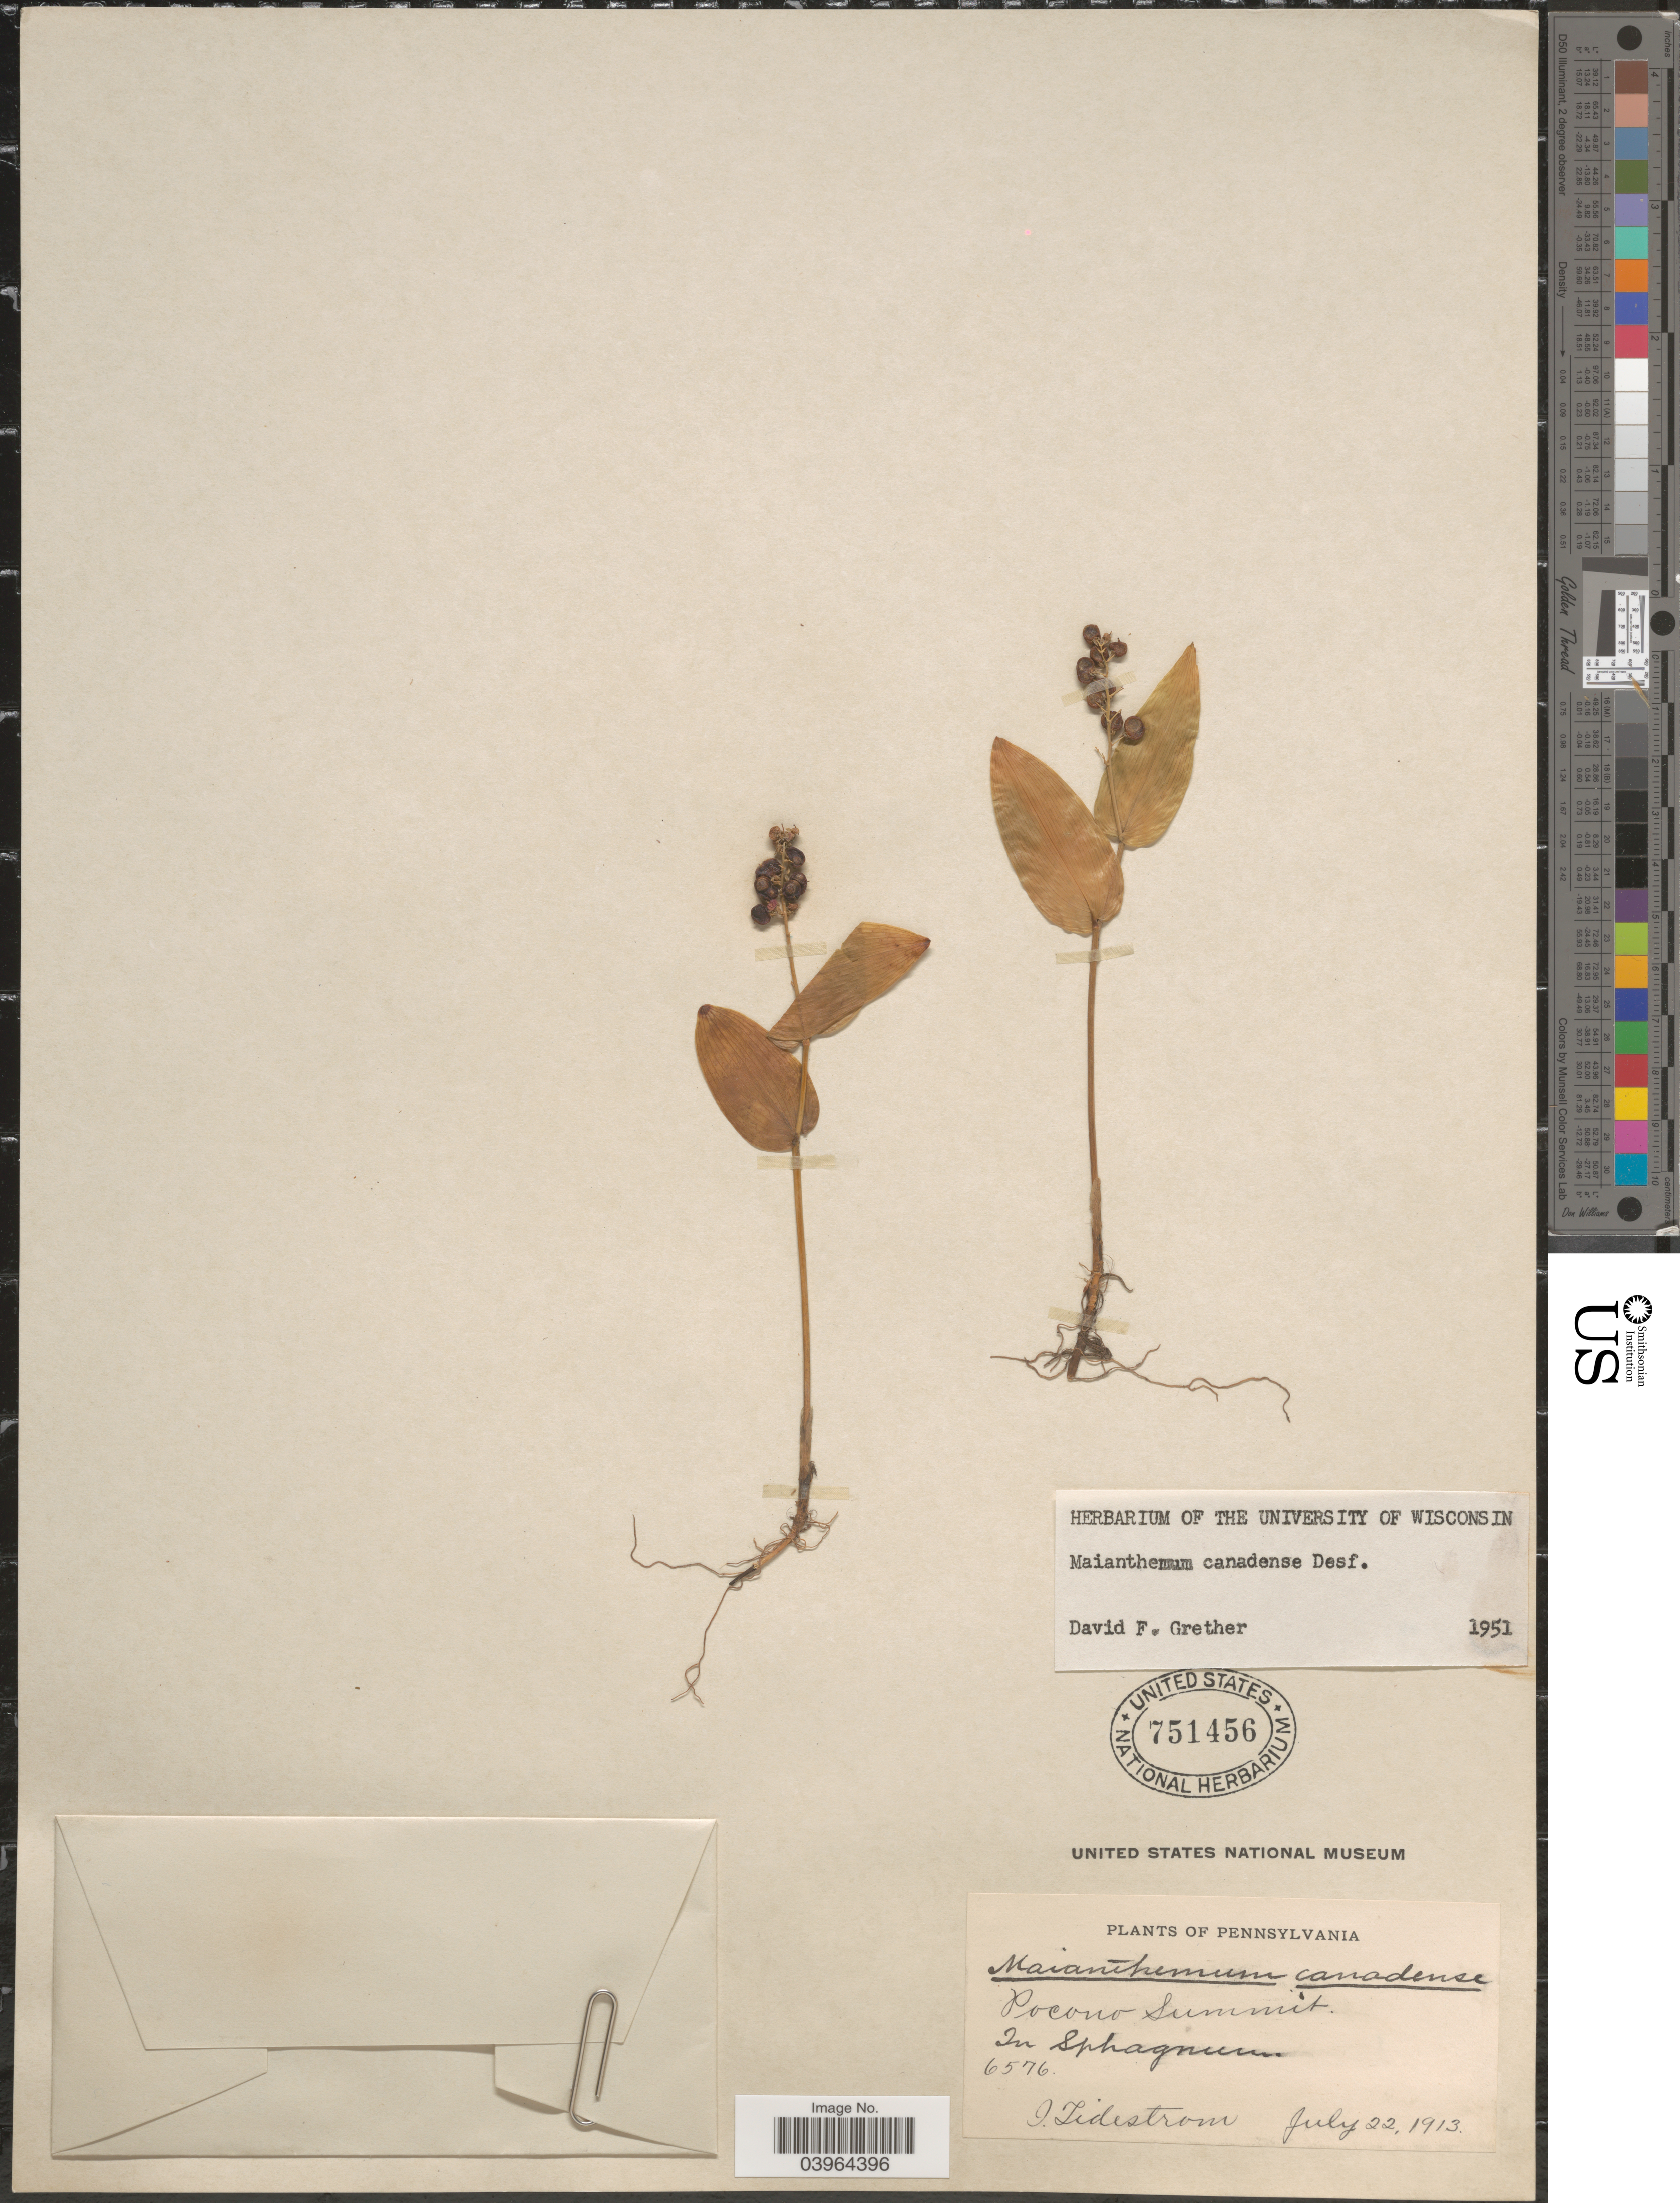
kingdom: Plantae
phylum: Tracheophyta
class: Liliopsida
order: Asparagales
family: Asparagaceae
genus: Maianthemum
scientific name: Maianthemum canadense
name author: Desf.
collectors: I. F. Tidestrom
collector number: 6576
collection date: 1913-07-22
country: United States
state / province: Pennsylvania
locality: Pocono Summit.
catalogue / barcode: US 751456